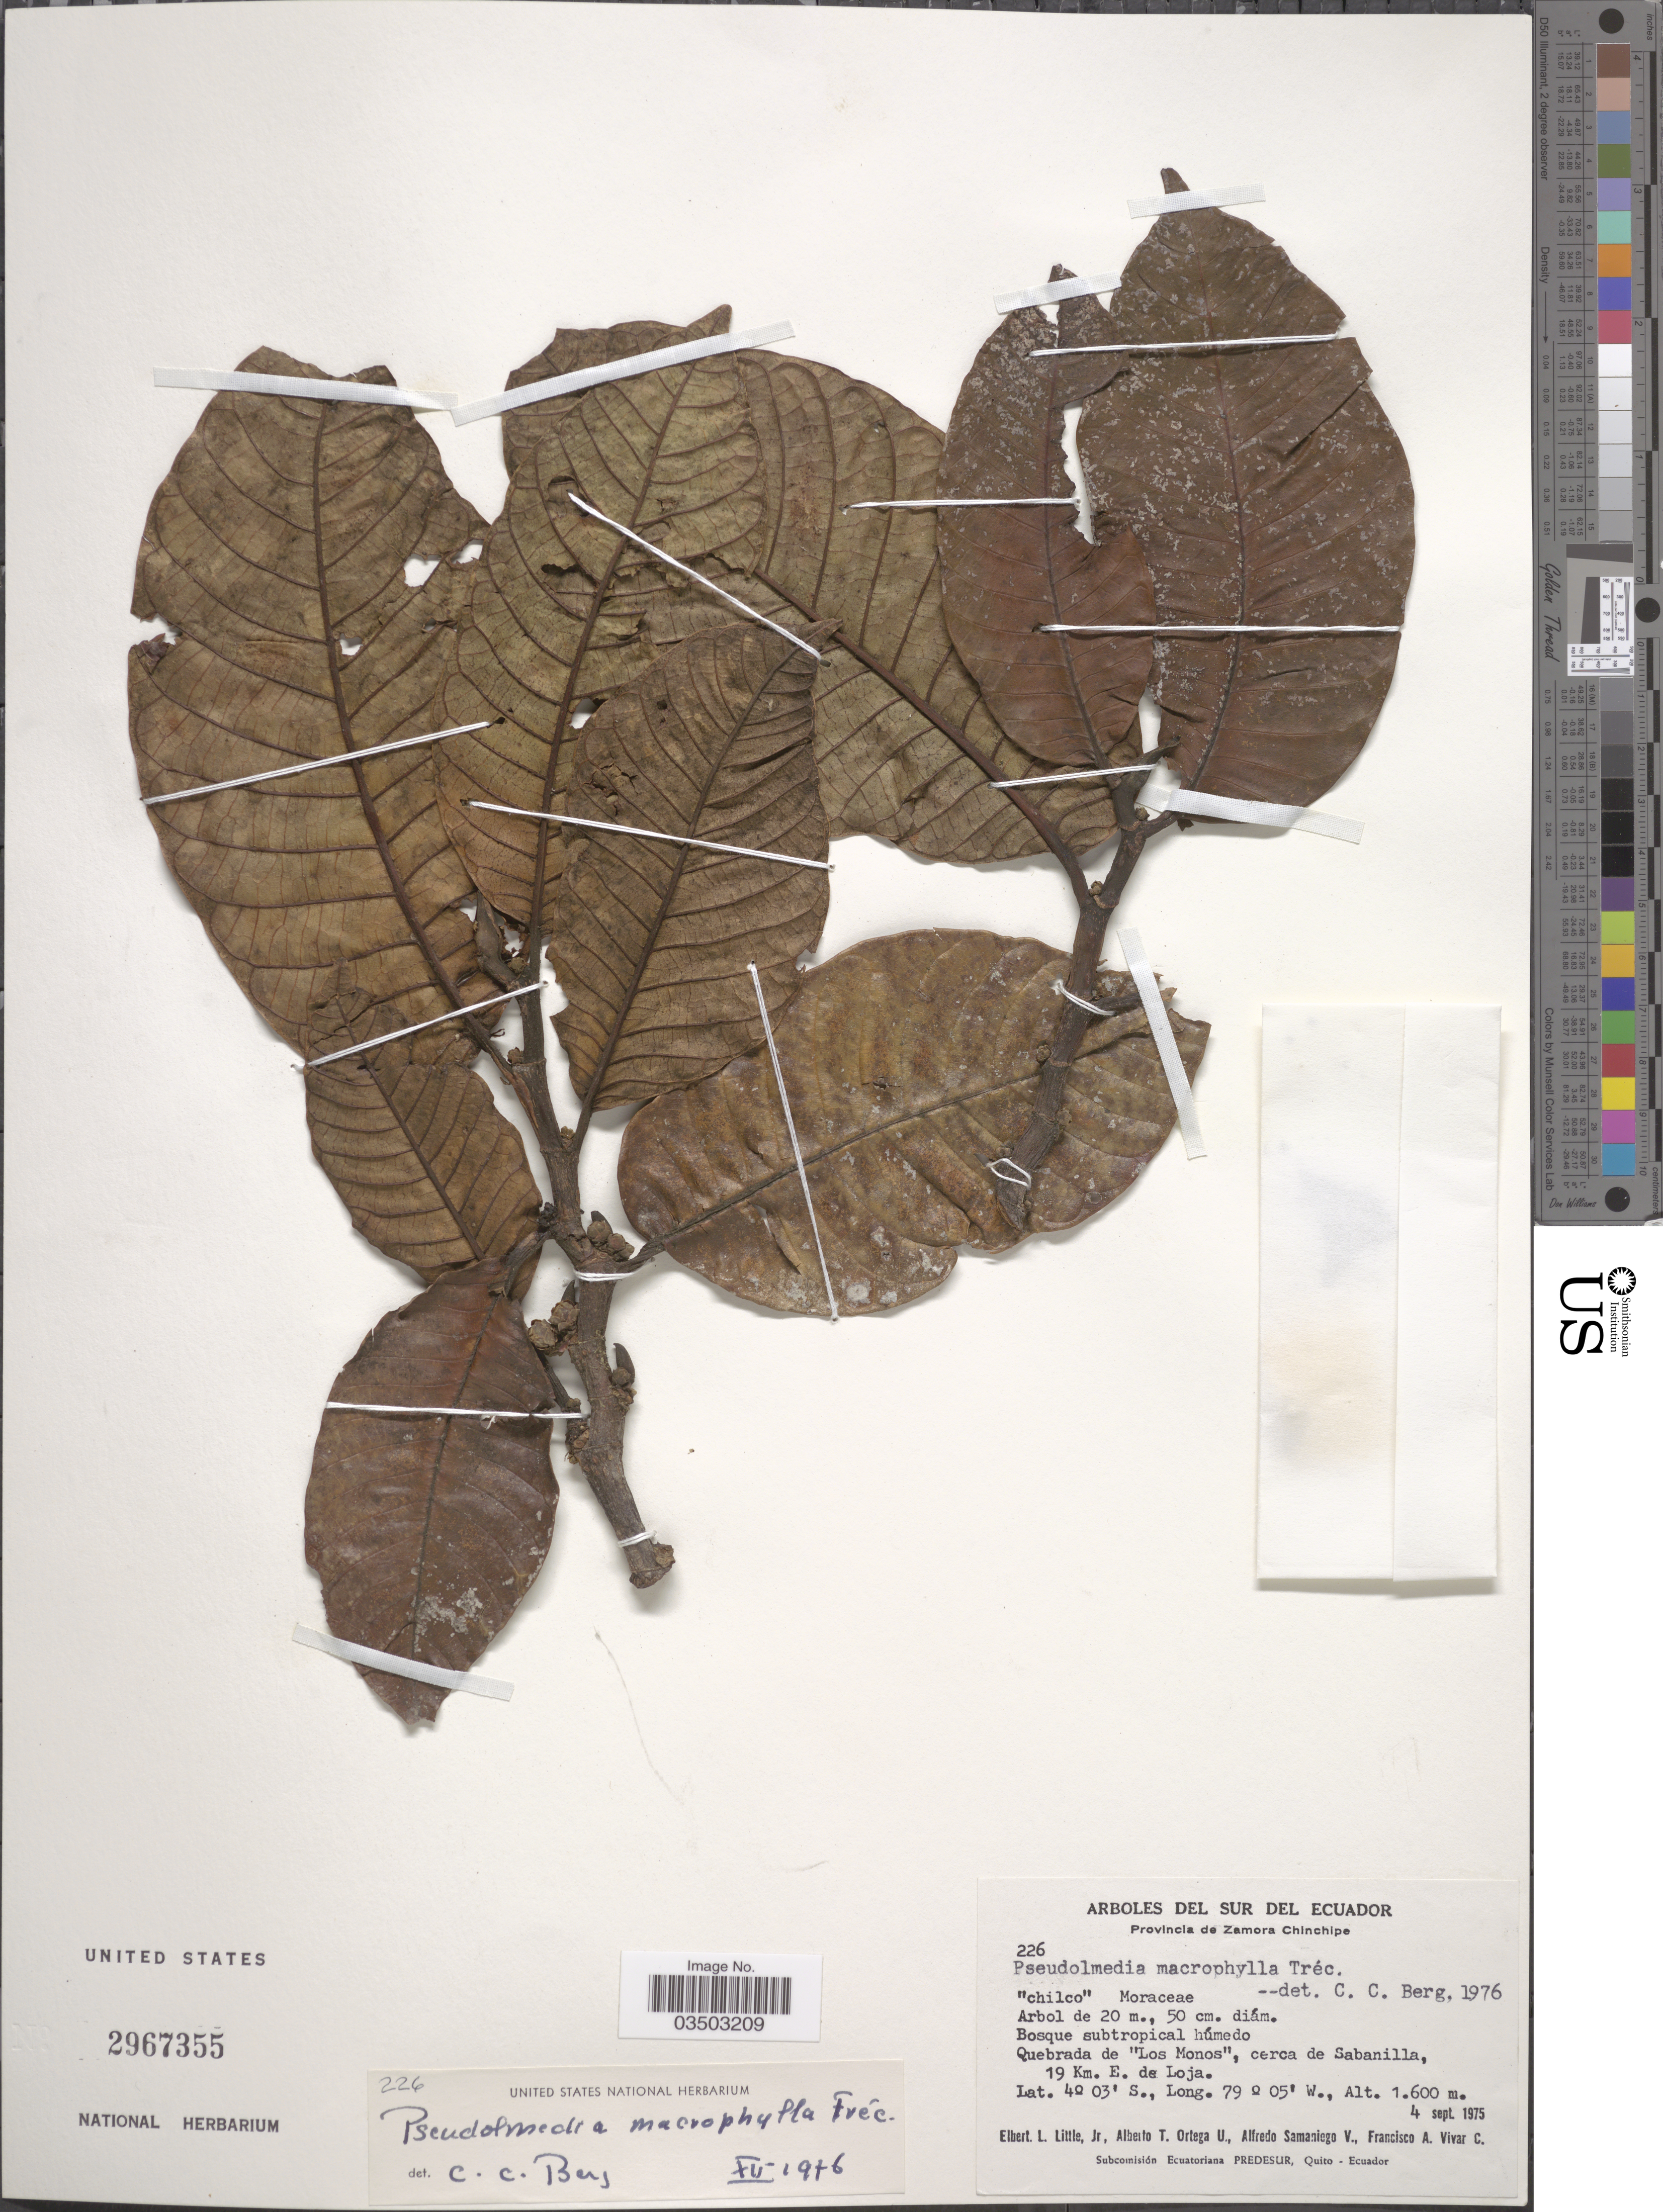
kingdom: Plantae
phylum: Tracheophyta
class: Magnoliopsida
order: Rosales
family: Moraceae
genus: Pseudolmedia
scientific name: Pseudolmedia macrophylla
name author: Trécul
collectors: E. L. Little, A. T. Ortega U., A. V. Samaniego & F. A. Vivar C.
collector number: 226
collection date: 1975-09-04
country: Ecuador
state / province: Zamora-Chinchipe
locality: Sur del Ecuador. Quebrada de "Los Monos", cerca de Sabanilla, 19 Km. E. de Loja.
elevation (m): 1600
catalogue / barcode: US 2967355